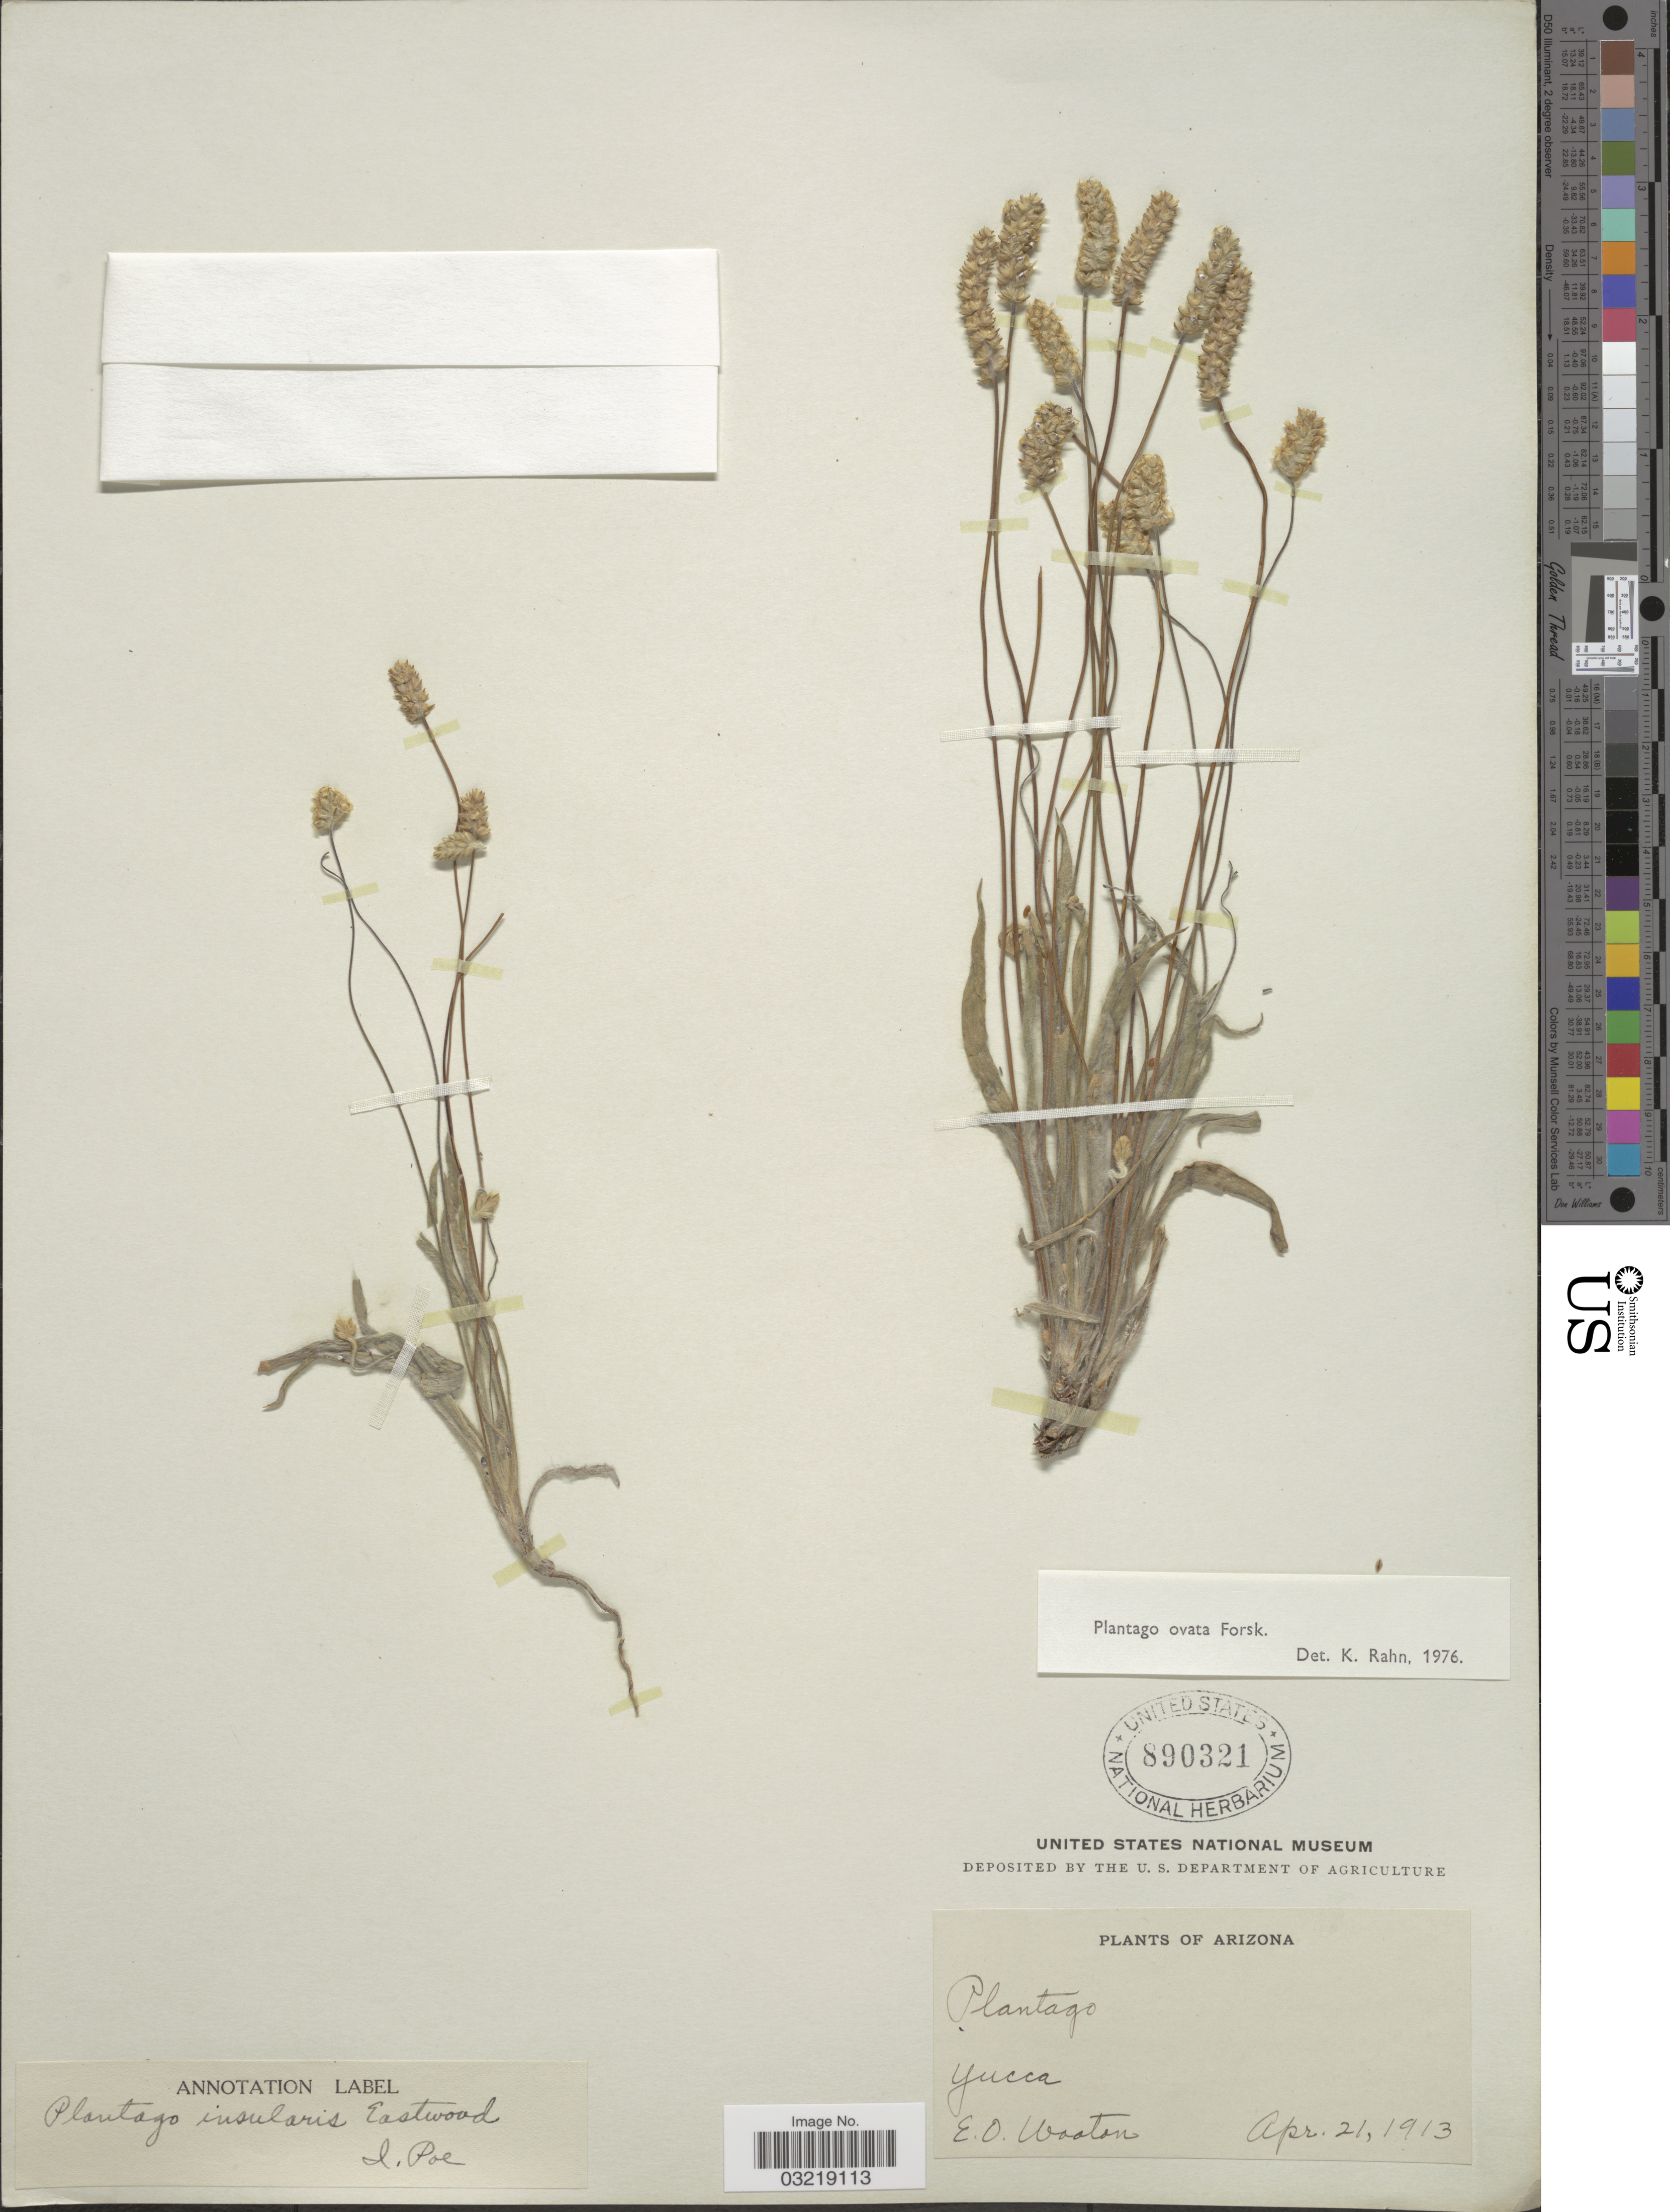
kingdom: Plantae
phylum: Tracheophyta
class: Magnoliopsida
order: Lamiales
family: Plantaginaceae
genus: Plantago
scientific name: Plantago ovata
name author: Forssk.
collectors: E. O. Wooton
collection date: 1913-04-21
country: United States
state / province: Arizona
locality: Yucca.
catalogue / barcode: US 890321